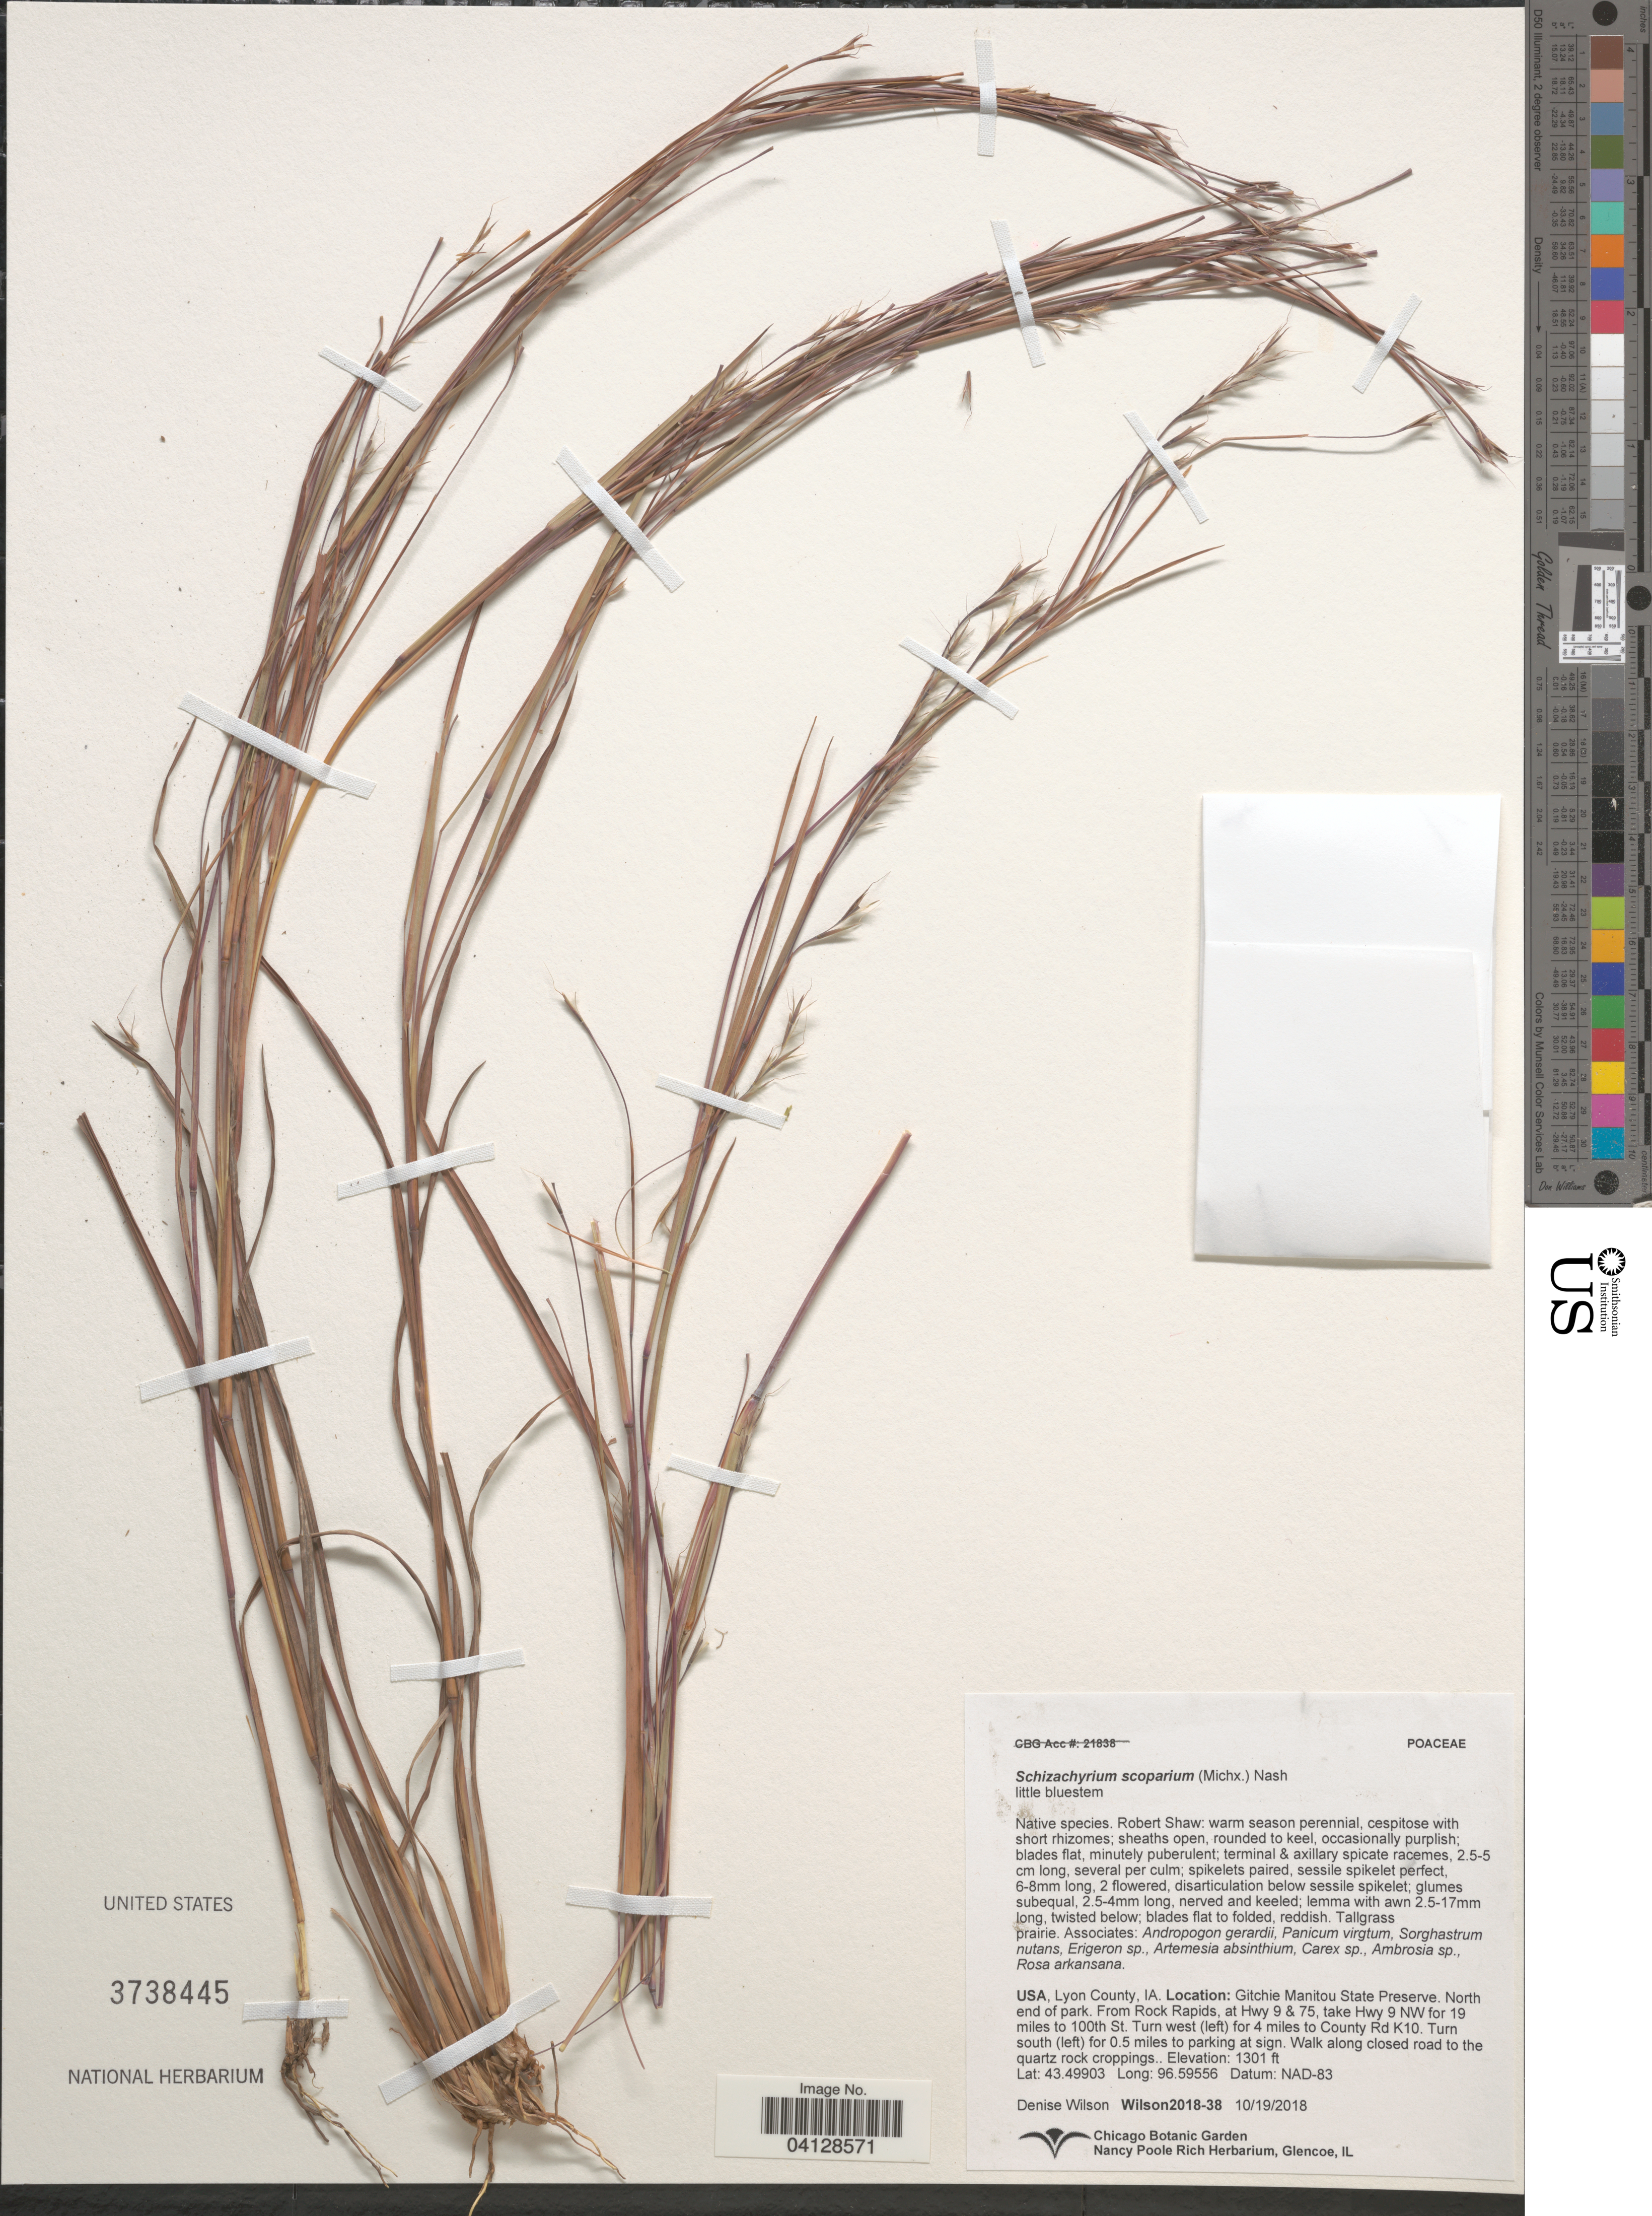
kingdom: Plantae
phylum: Tracheophyta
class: Liliopsida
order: Poales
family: Poaceae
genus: Schizachyrium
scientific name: Schizachyrium scoparium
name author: (Michx.) Nash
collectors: D. Wilson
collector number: Wilson2018-38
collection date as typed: Transcribed d/m/y: 19/10/2018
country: United States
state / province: Iowa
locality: Lyon County. Gitchie Manitou State Preserve. North end of park. From Rock Rapids, at Hwy 9 & 75, take Hwy 9 NW for 19 miles to 100th St. Turn west (left) for 4 miles to County Rd K10. Turn south (left) for 0.5 miles to parking at sign. Walk along closed road to the quartz rock croppings.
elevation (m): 397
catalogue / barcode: US 3738445